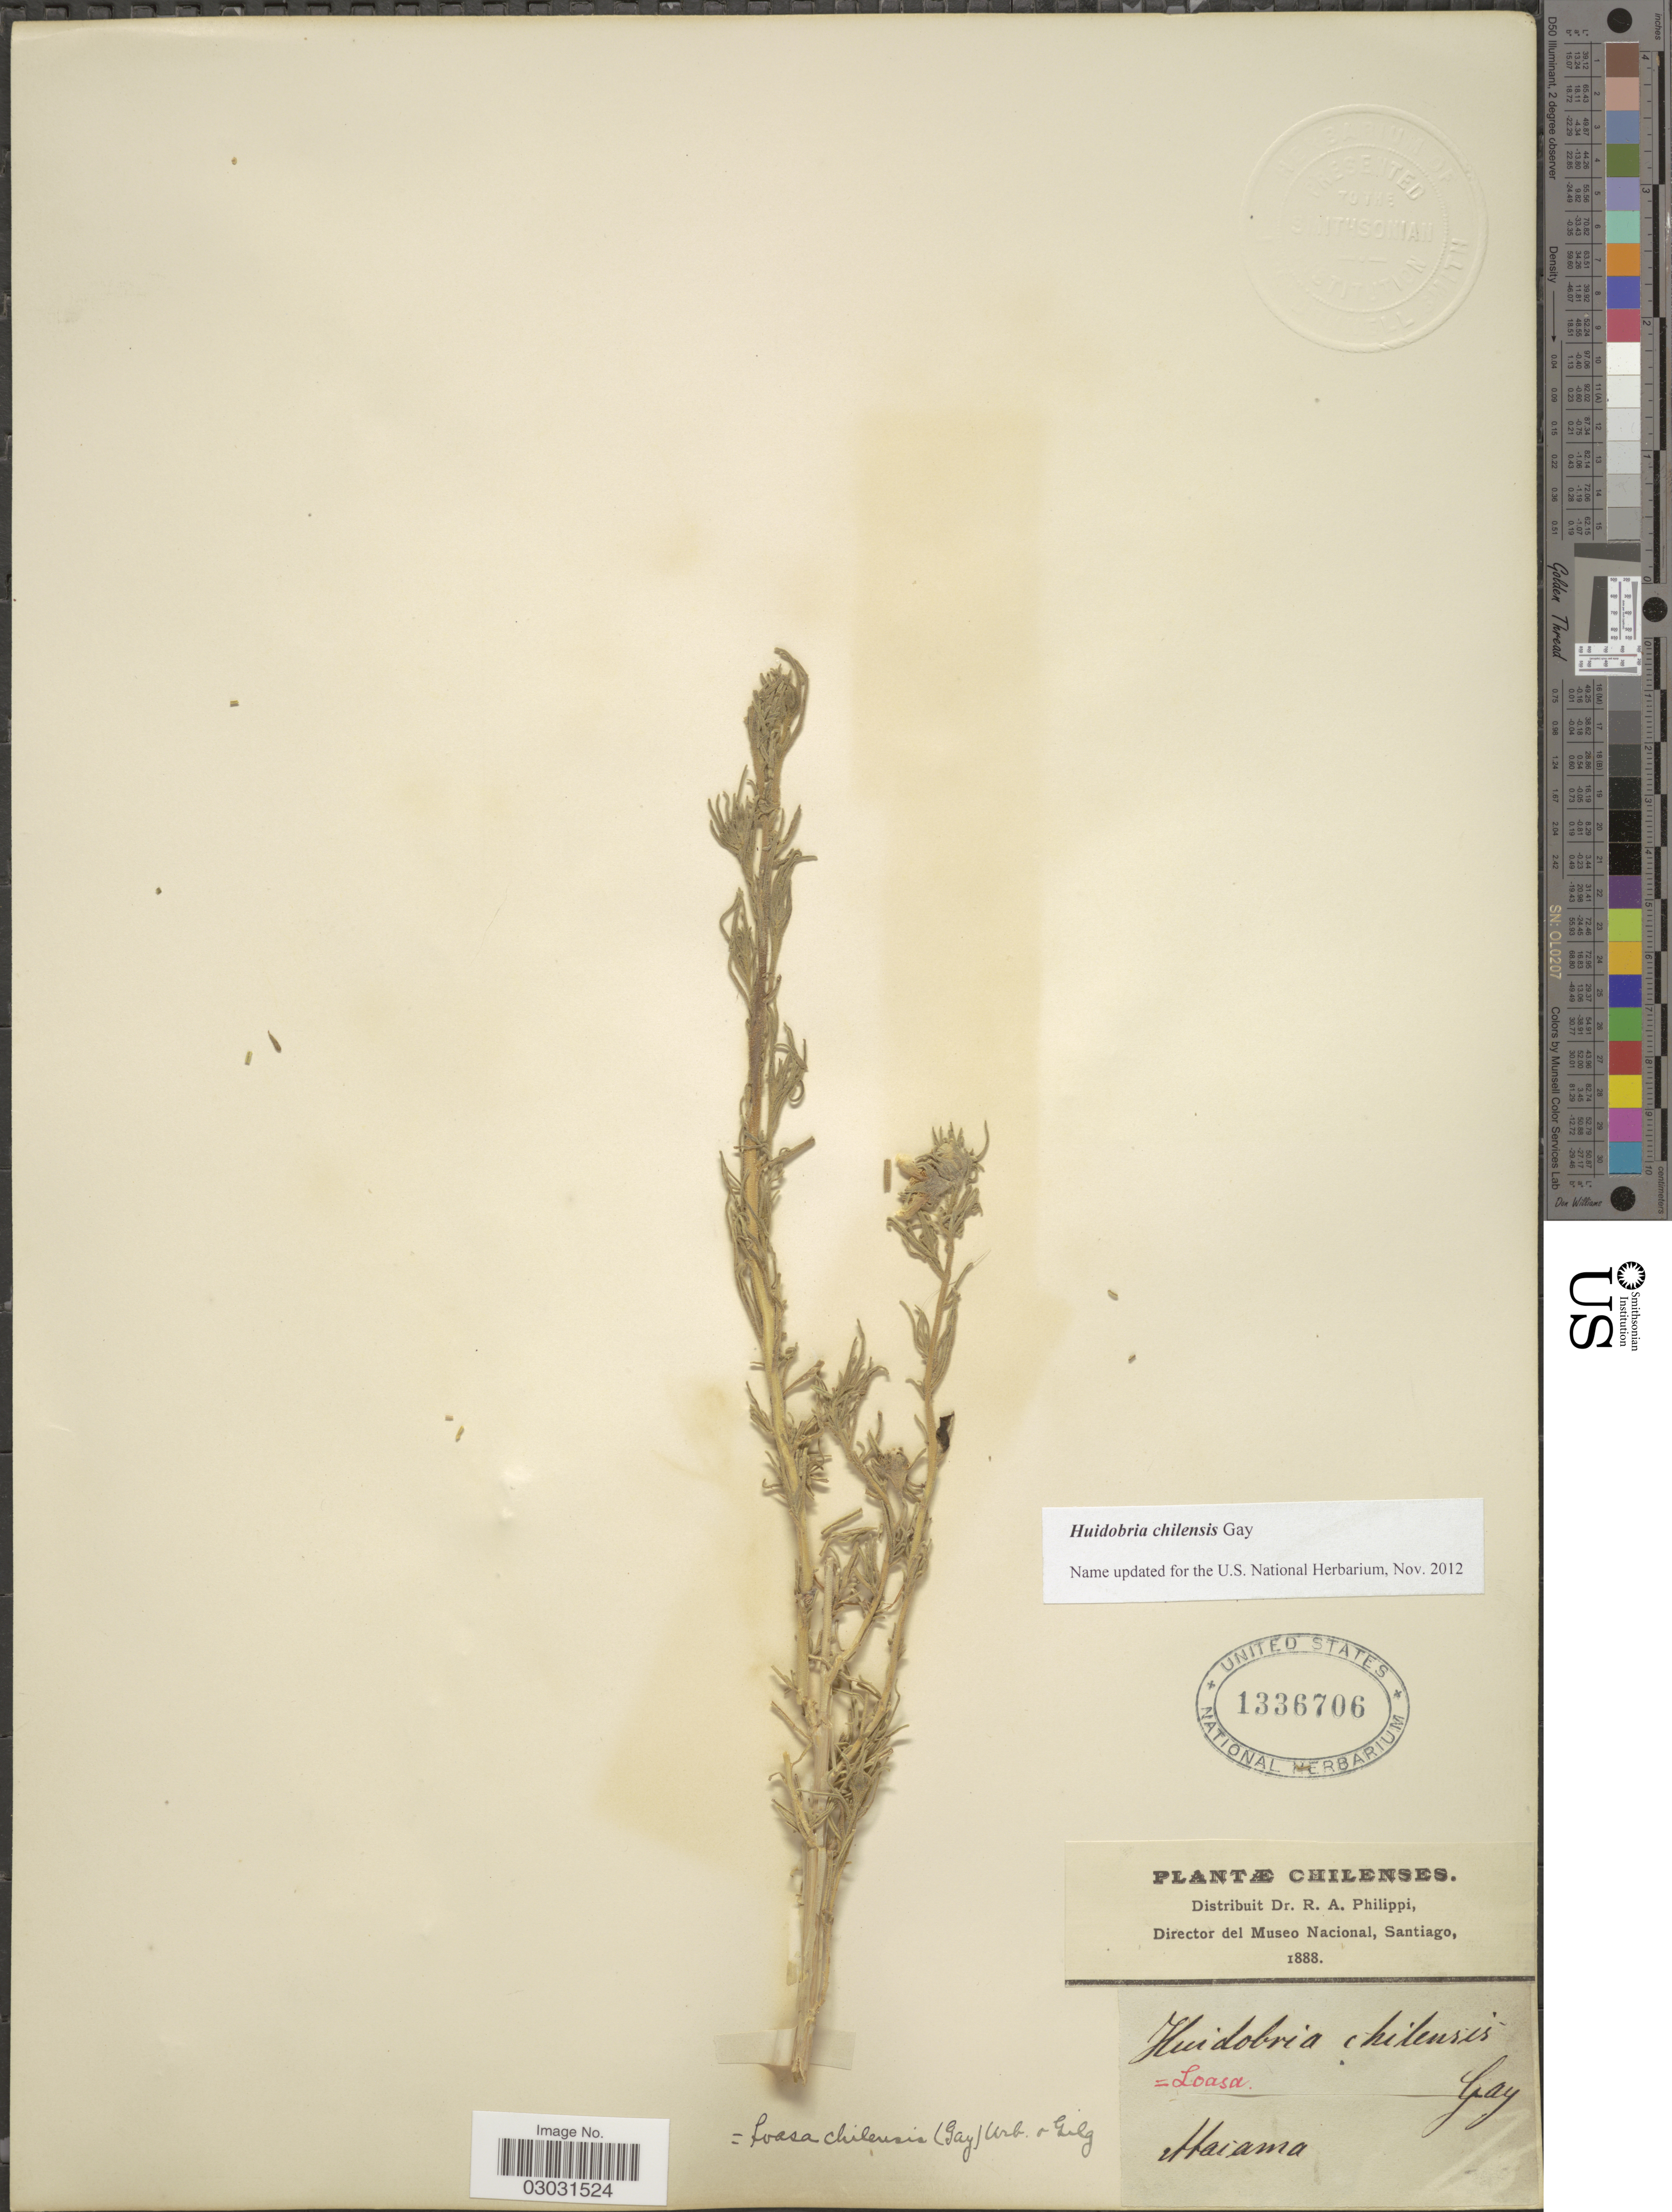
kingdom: Plantae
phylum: Tracheophyta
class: Magnoliopsida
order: Cornales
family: Loasaceae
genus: Huidobria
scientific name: Huidobria chilensis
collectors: R. A. Philippi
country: Chile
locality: Haiama.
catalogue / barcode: US 1336706